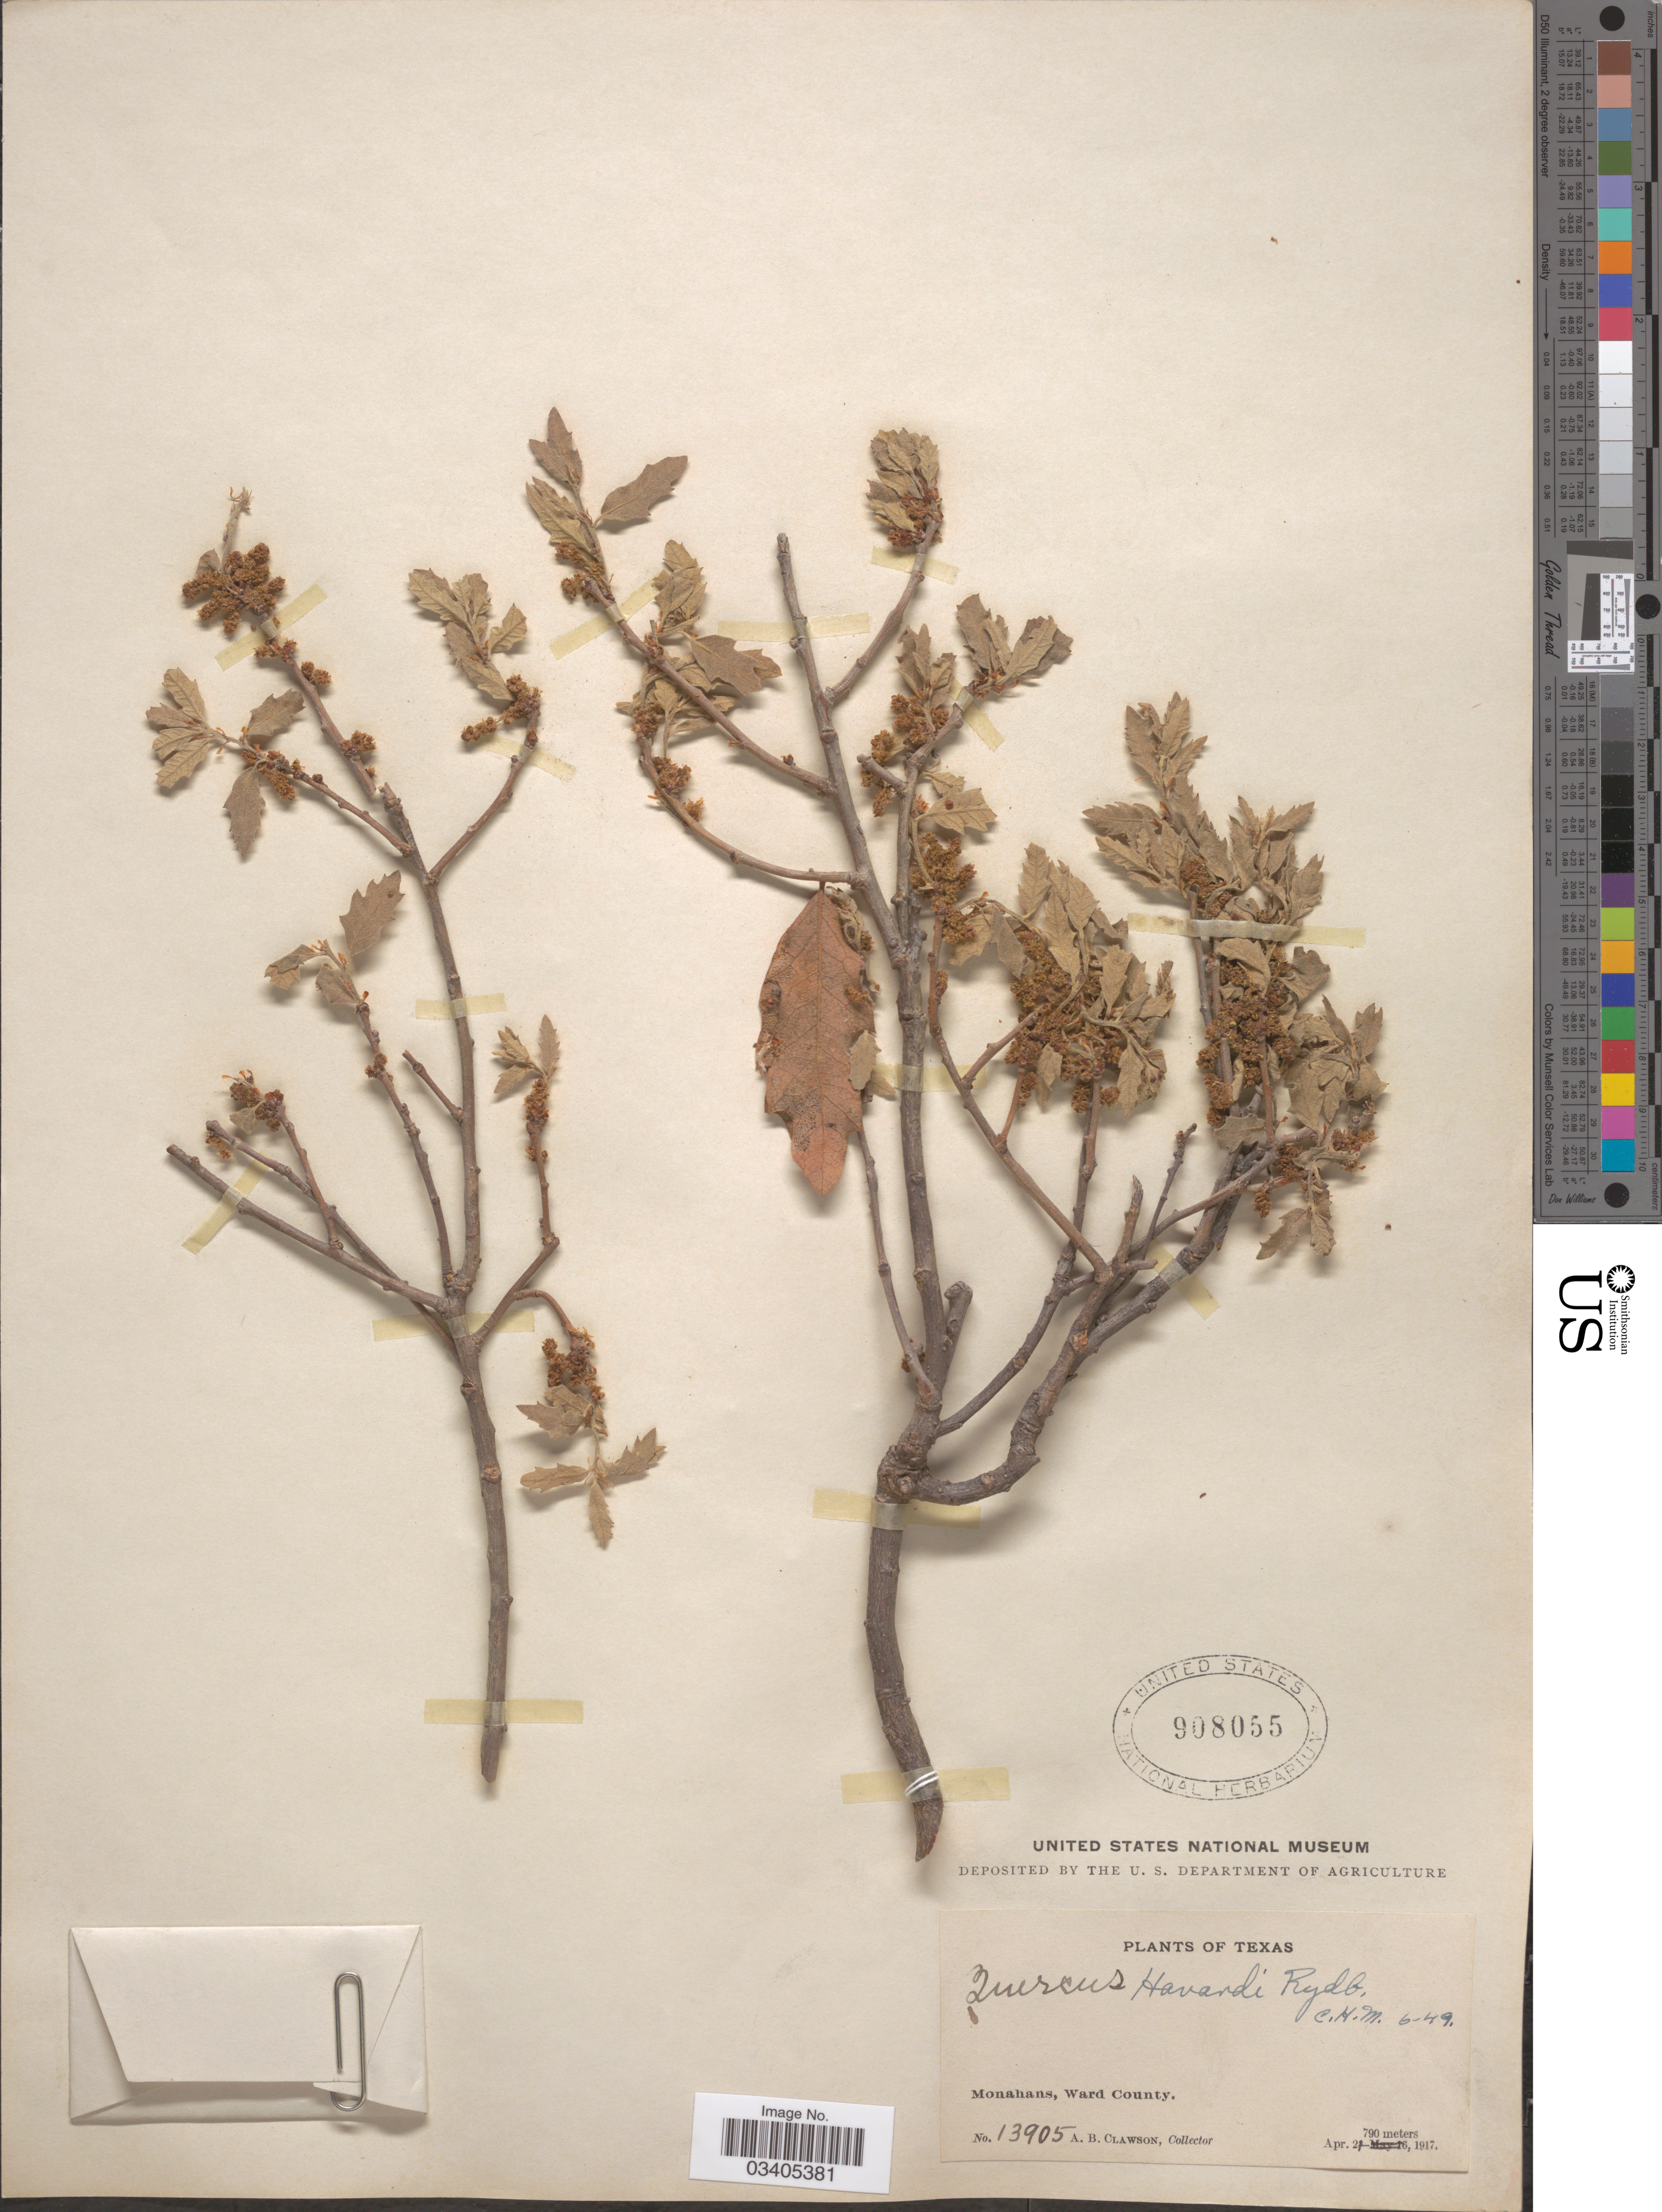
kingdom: Plantae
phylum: Tracheophyta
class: Magnoliopsida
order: Fagales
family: Fagaceae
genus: Quercus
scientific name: Quercus havardii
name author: Rydb.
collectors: A. Clawson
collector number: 13905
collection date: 1917-04-21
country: United States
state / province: Texas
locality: Monahans, Ward County.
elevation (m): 790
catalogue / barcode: US 908055